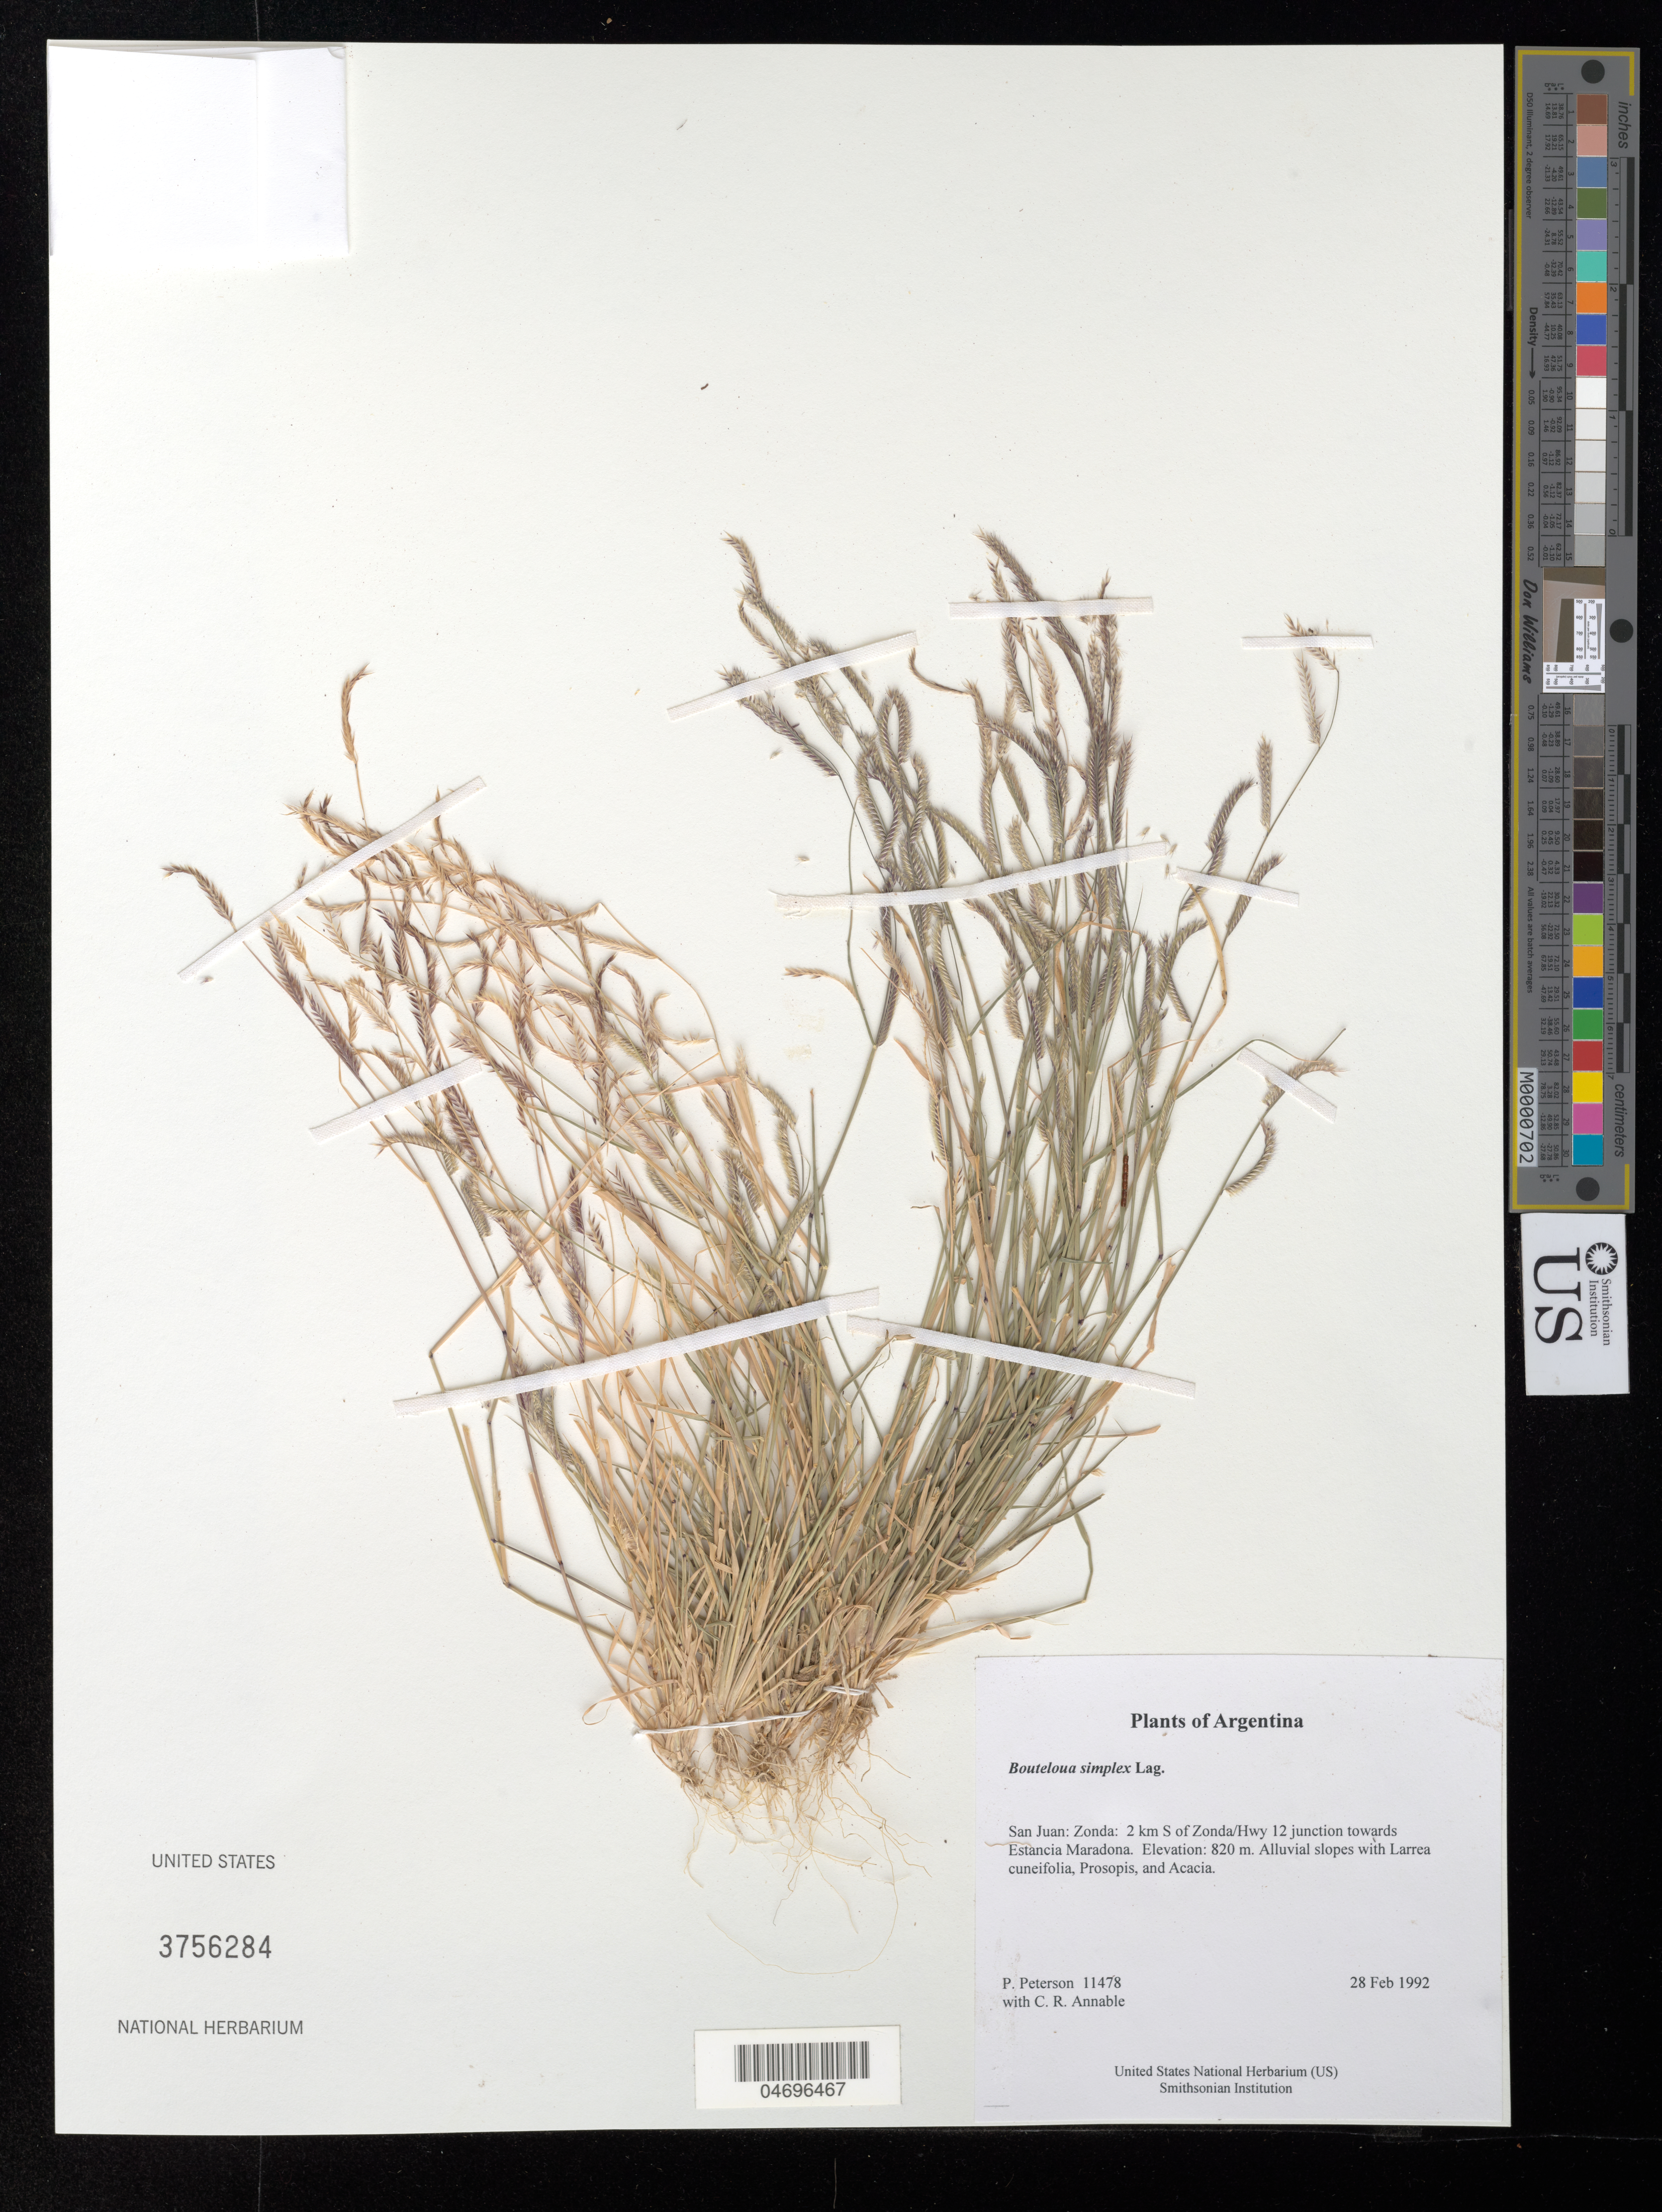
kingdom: Plantae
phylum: Tracheophyta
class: Liliopsida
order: Poales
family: Poaceae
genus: Bouteloua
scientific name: Bouteloua simplex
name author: Lag.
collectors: P. M. Peterson & C. R. Annable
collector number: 11478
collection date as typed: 28 Feb 1992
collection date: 1992-02-28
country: Argentina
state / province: San Juan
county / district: Zonda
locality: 2 km S of Zonda/Hwy 12 junction towards Estancia Maradona.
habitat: Alluvial slopes with Larrea cuneifolia, Prosopis, and Acacia.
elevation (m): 820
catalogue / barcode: US 3756284